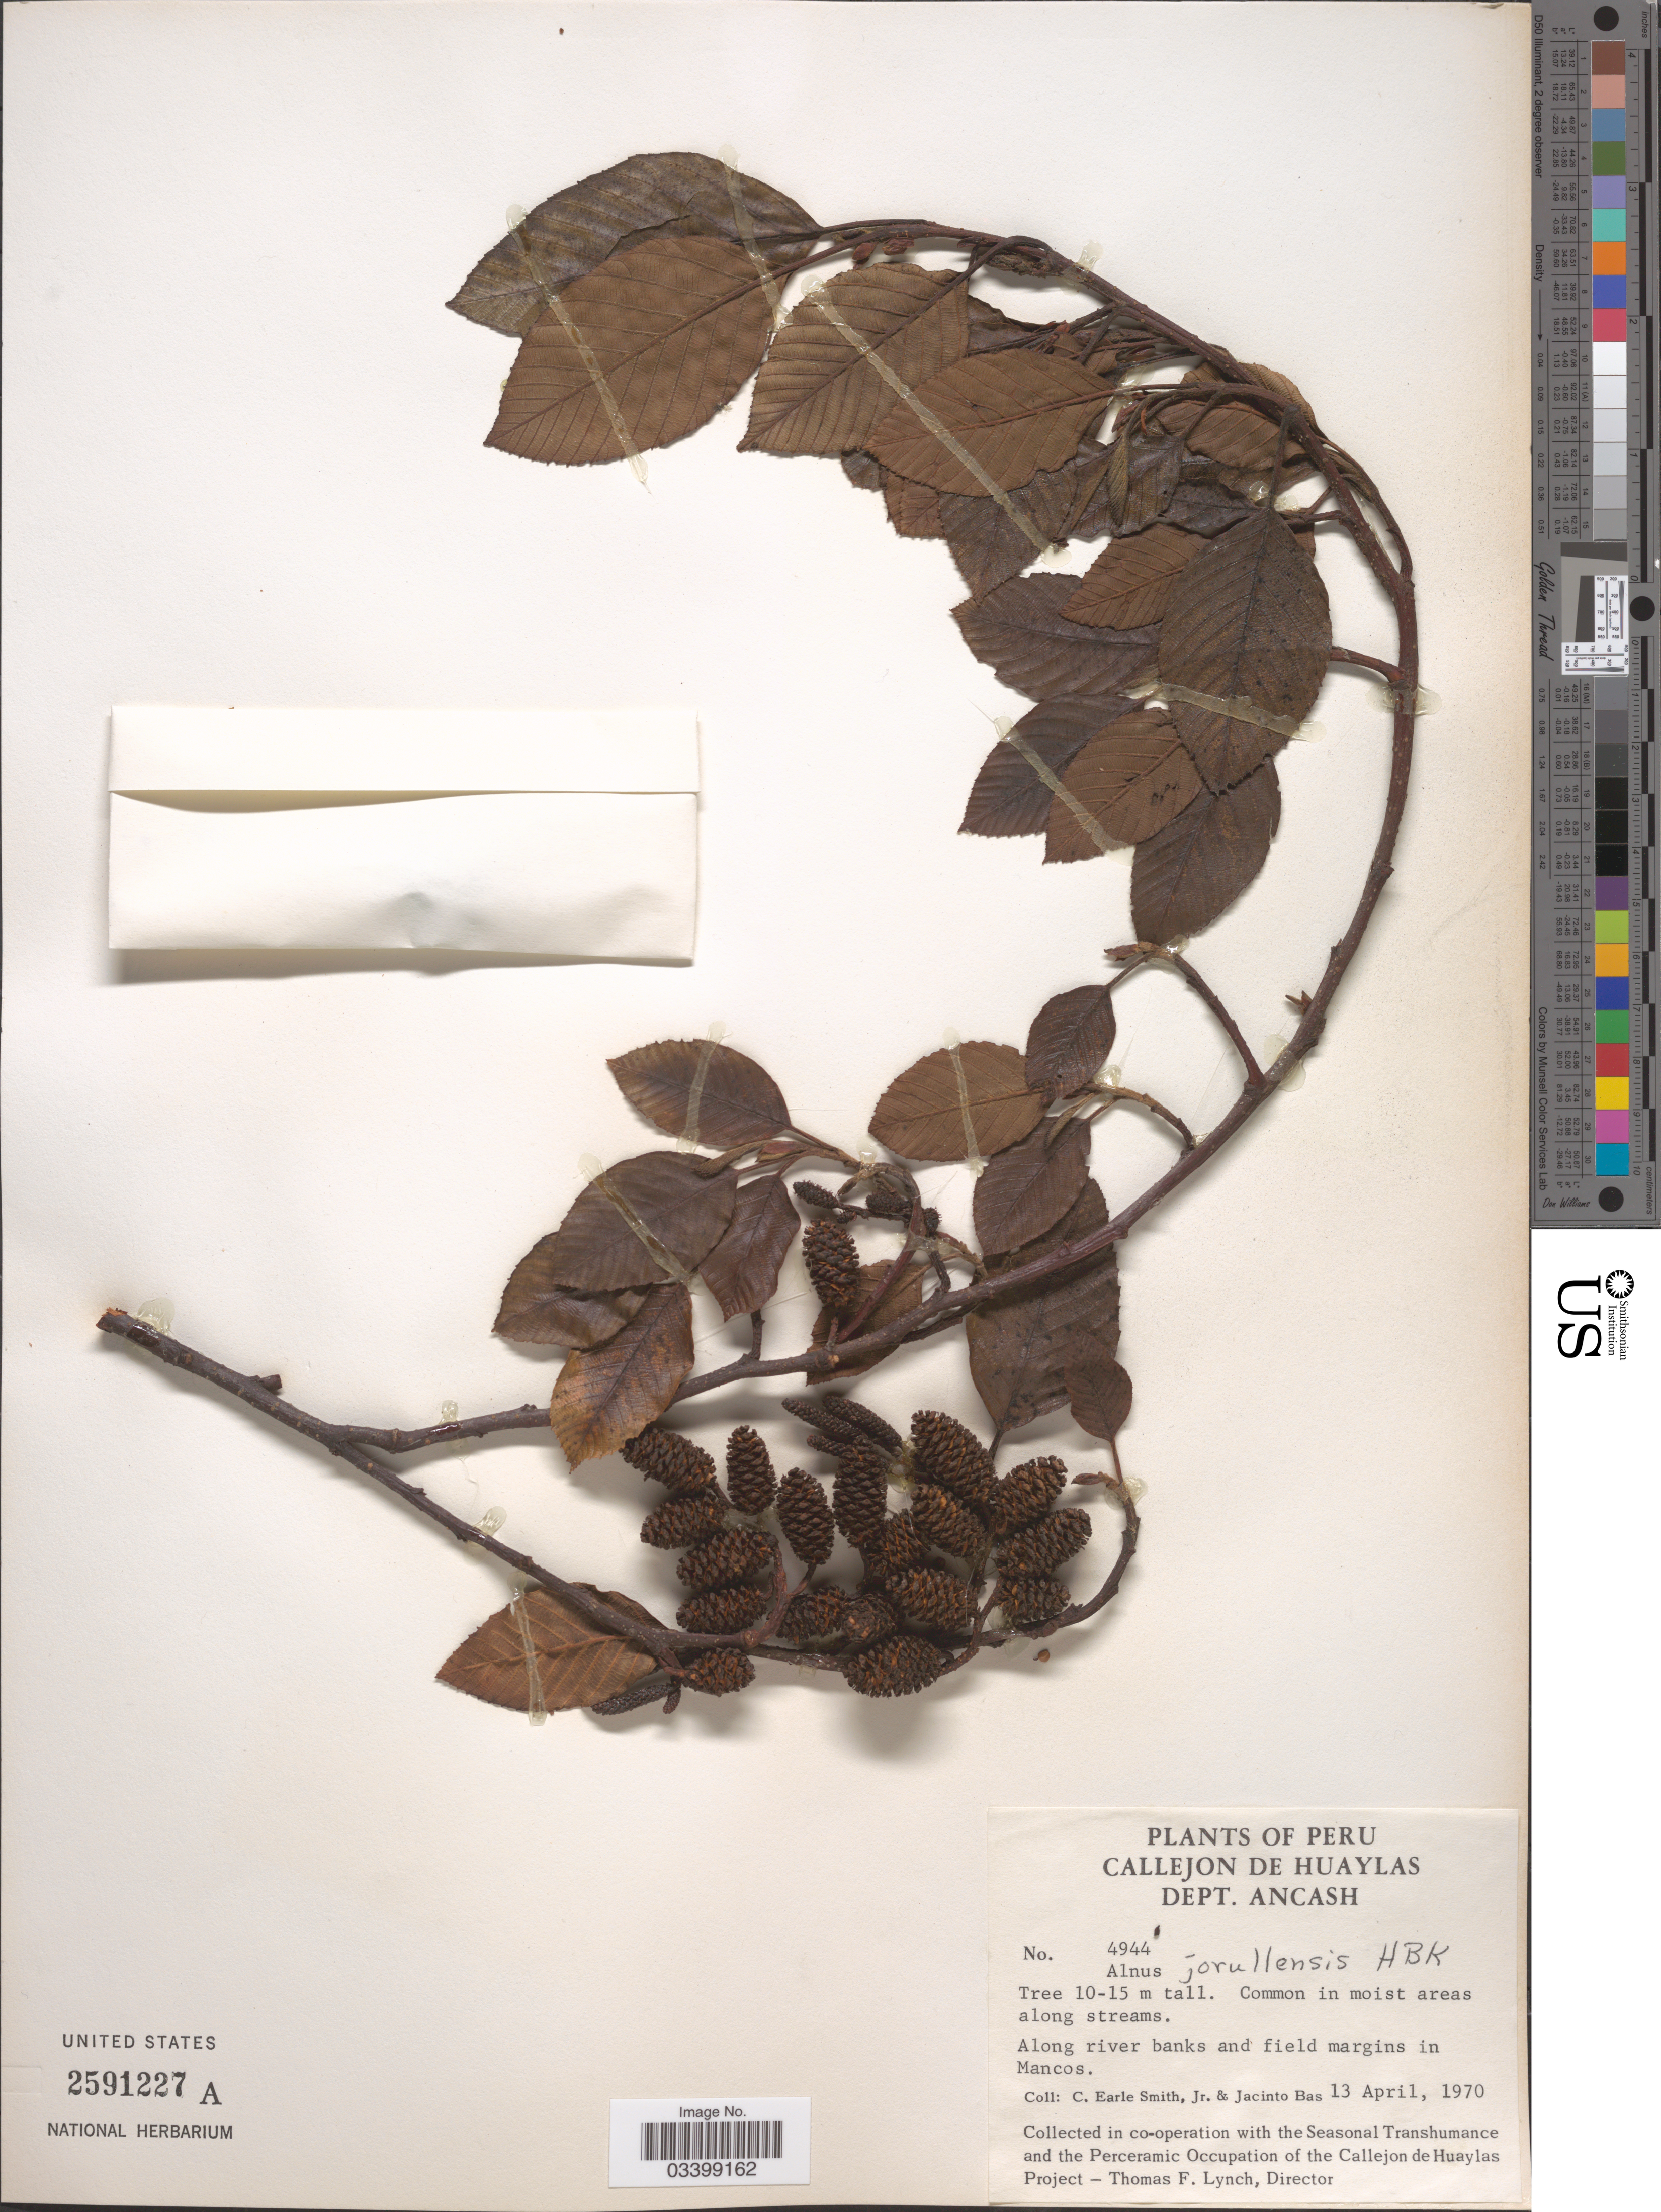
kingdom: Plantae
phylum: Tracheophyta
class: Magnoliopsida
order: Fagales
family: Betulaceae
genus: Alnus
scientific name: Alnus acuminata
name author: Kunth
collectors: C. E. Smith Jr. & J. Bas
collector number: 4944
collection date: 1970-04-13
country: Peru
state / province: Ancash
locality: Callejon de Huaylas. Dept. Ancash. Along river banks and field margins in Mancos.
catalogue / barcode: US 2591227A